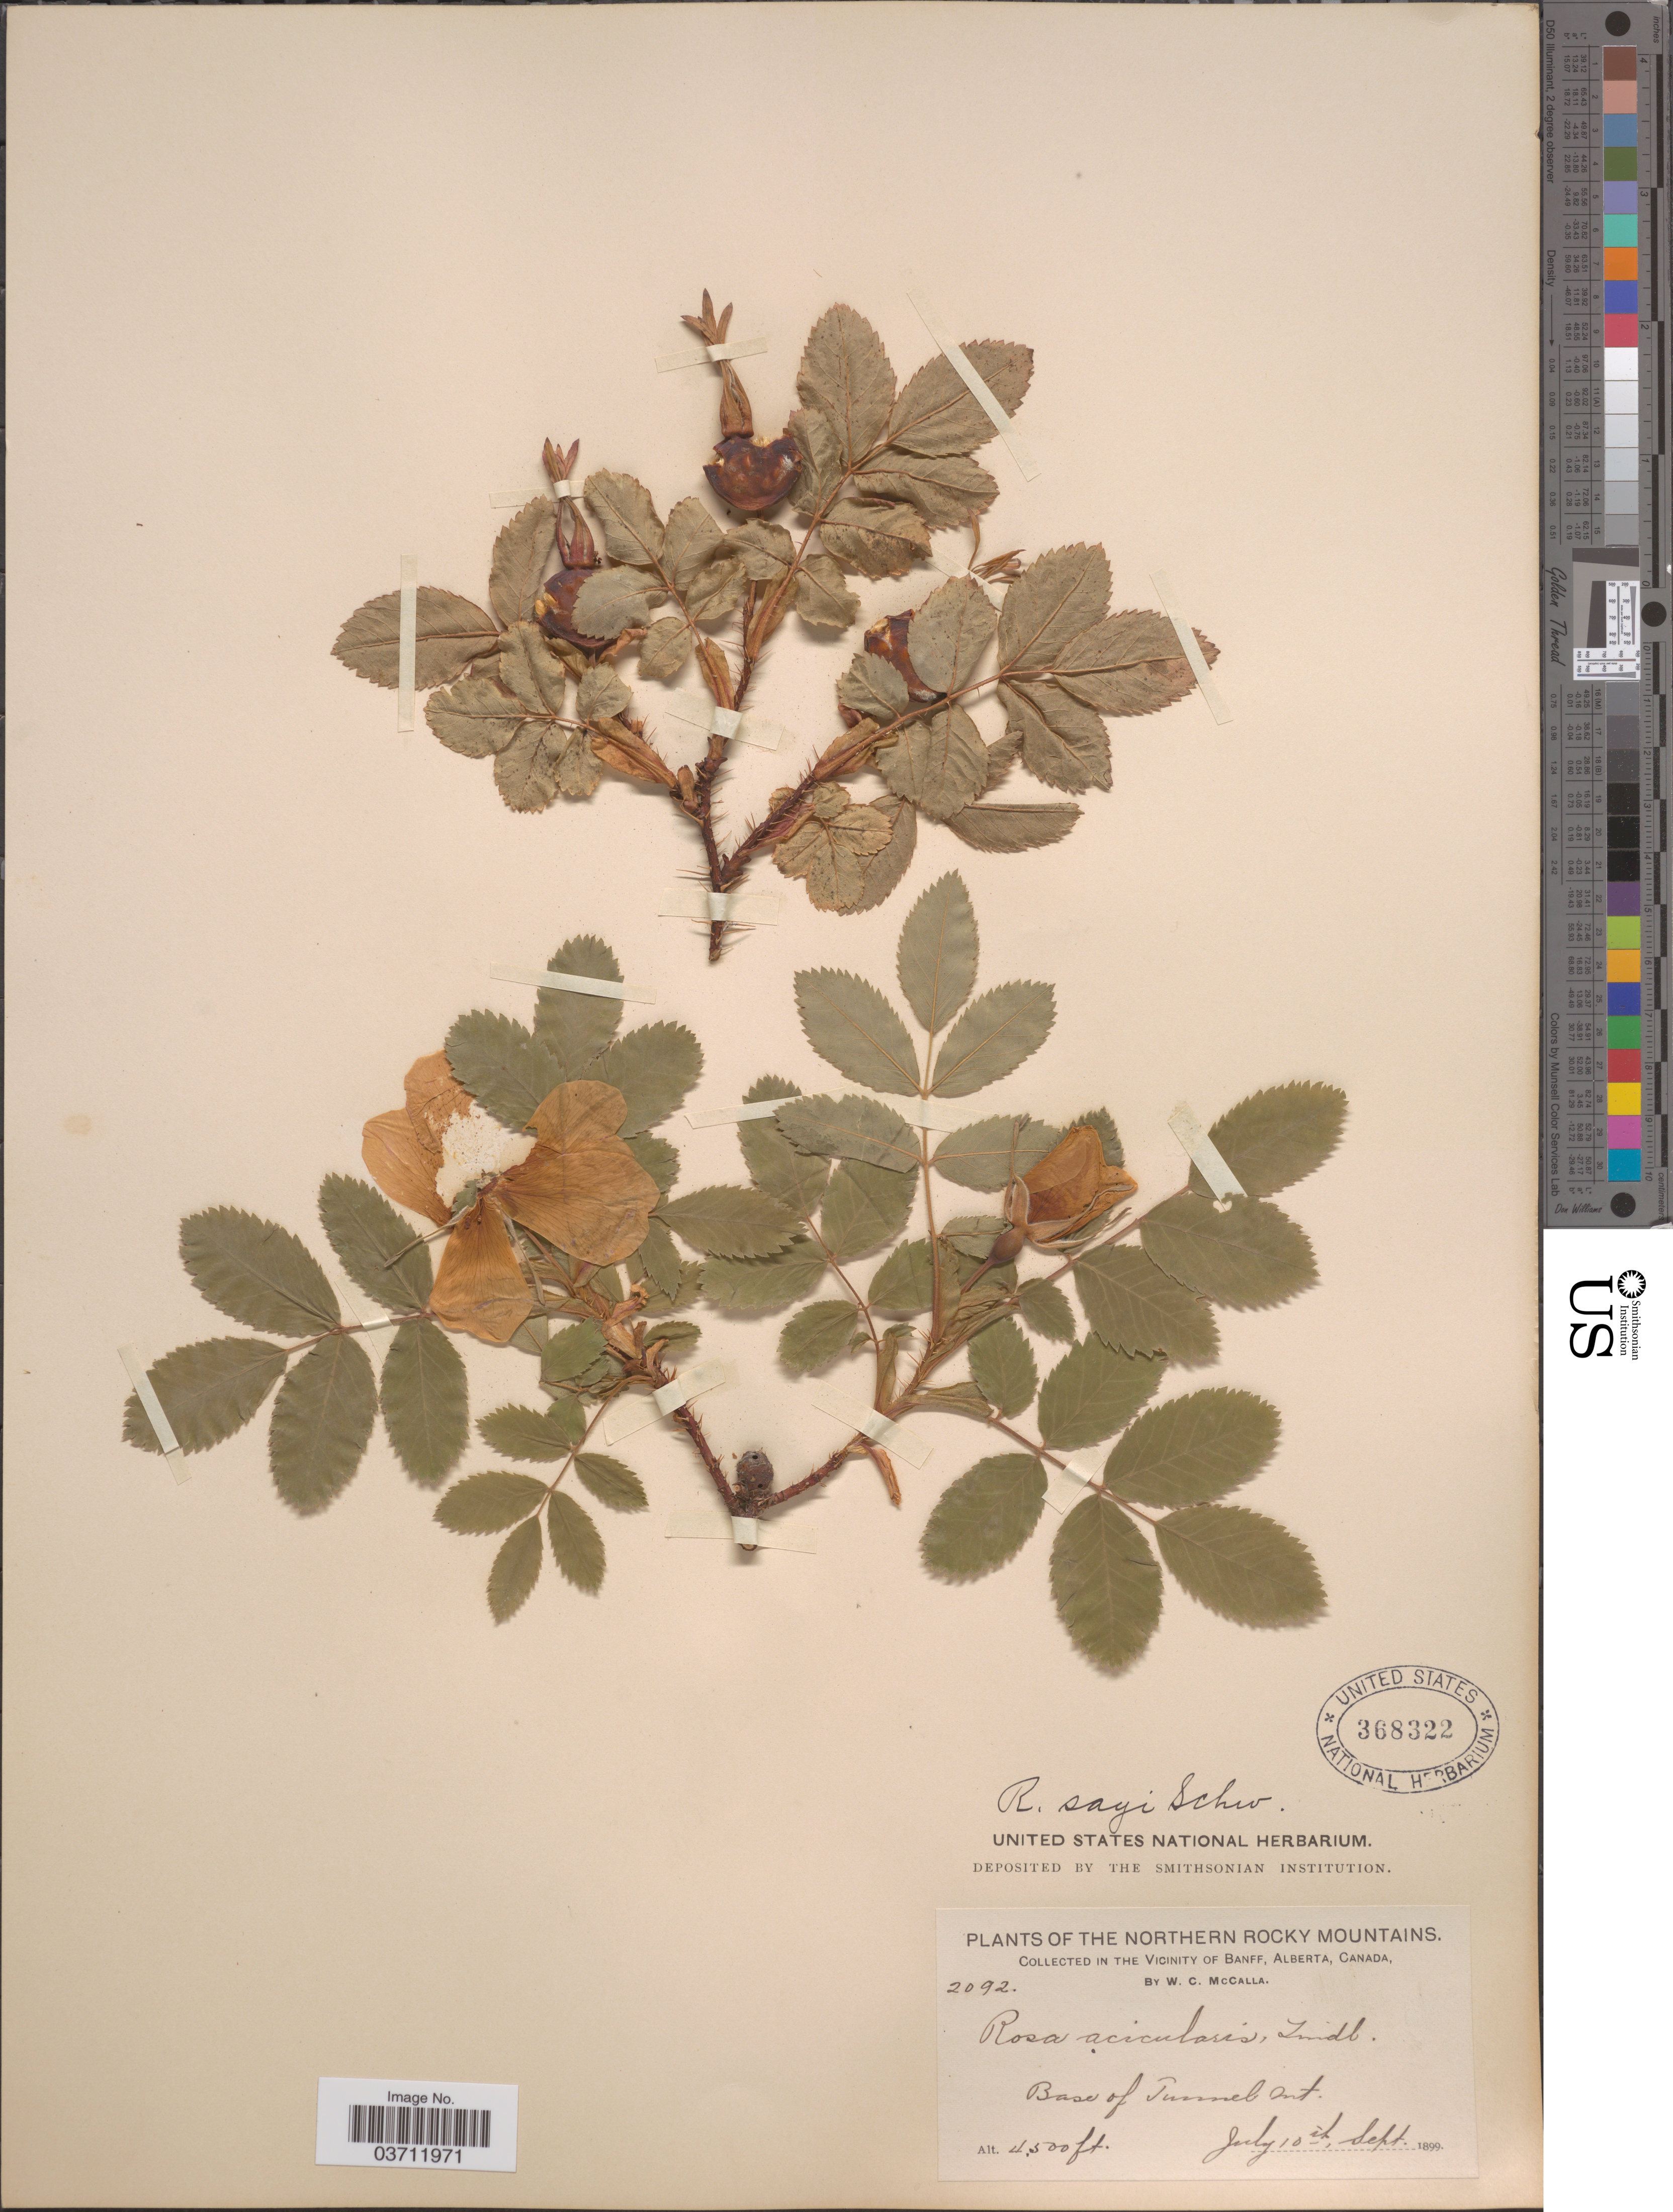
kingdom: Plantae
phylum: Tracheophyta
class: Magnoliopsida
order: Rosales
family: Rosaceae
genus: Rosa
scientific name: Rosa sayi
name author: Schwein.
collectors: W. McCalla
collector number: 2092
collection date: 1899-07-10/1899-09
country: Canada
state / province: Alberta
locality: Northern Rocky Mountains. In the Vicinity of Banff. Base of Tunnel mt.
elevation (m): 1372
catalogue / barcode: US 368322